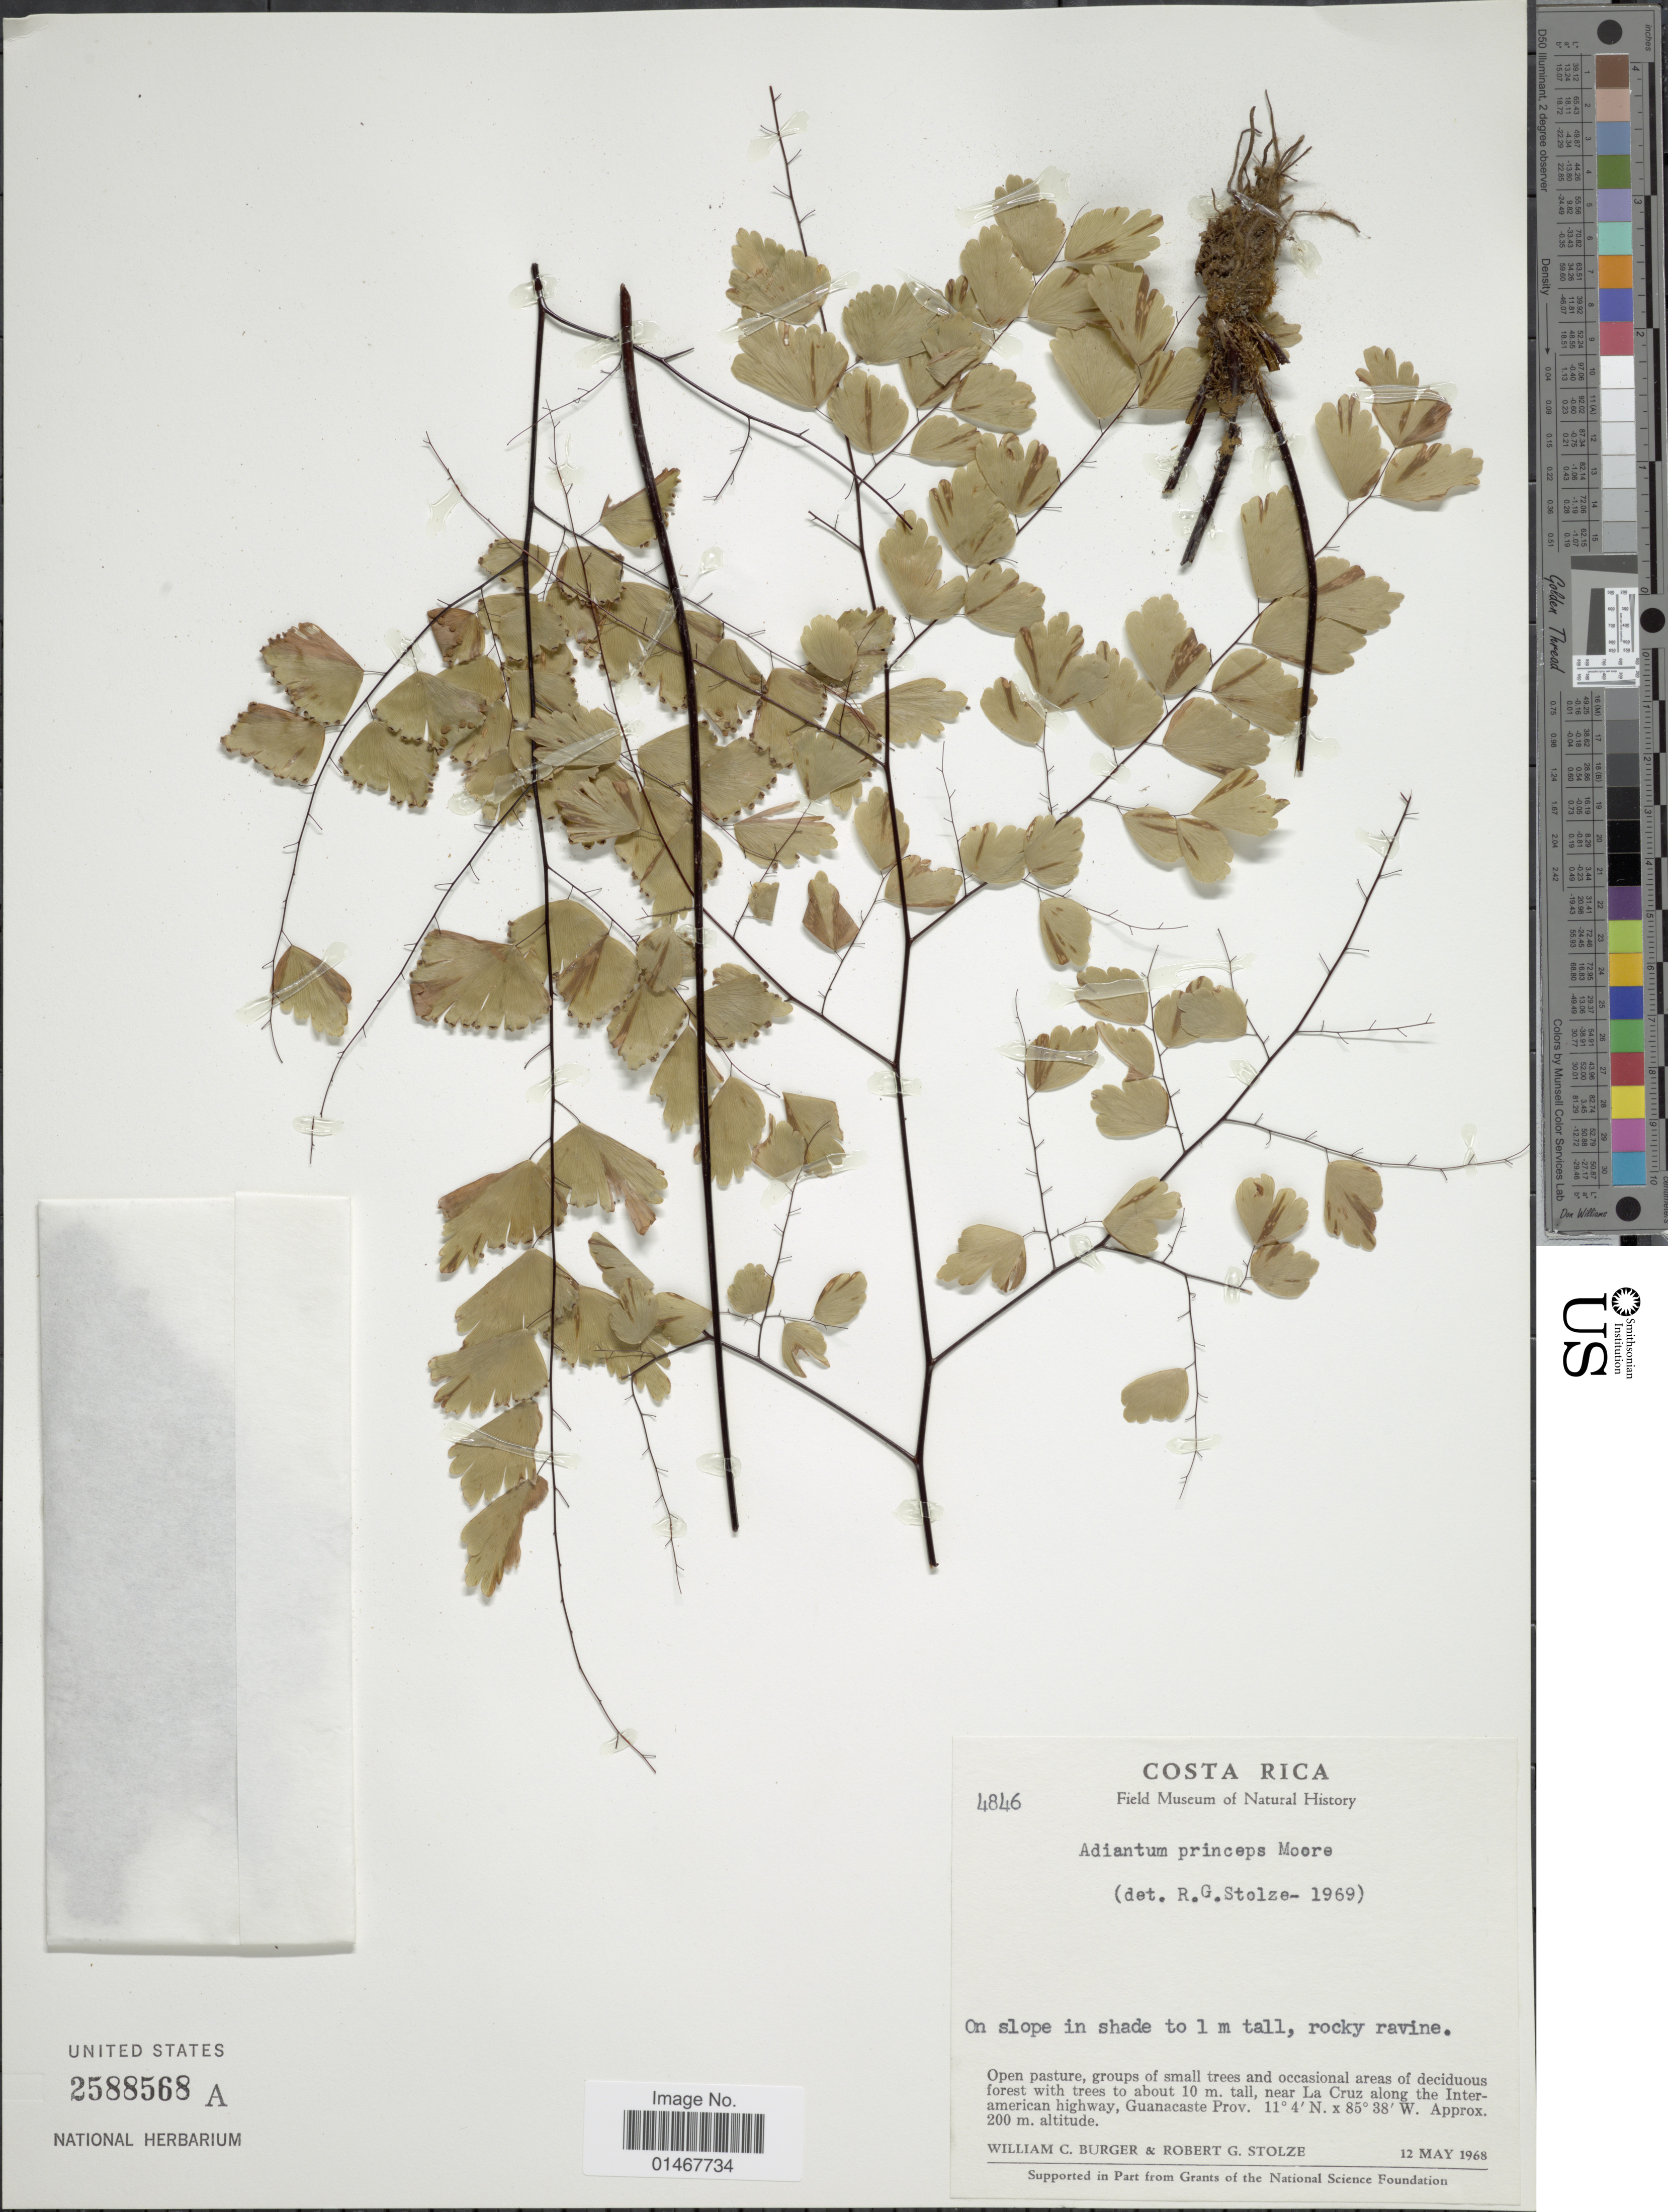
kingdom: Plantae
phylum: Tracheophyta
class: Polypodiopsida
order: Polypodiales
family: Pteridaceae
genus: Adiantum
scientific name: Adiantum princeps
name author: T. Moore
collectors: W. Burger & R. G. Stolze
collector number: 4846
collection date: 1968-05-12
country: Costa Rica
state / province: Guanacaste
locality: Near La Cruz along the Interamerican highway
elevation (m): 200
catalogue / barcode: US 2588568A